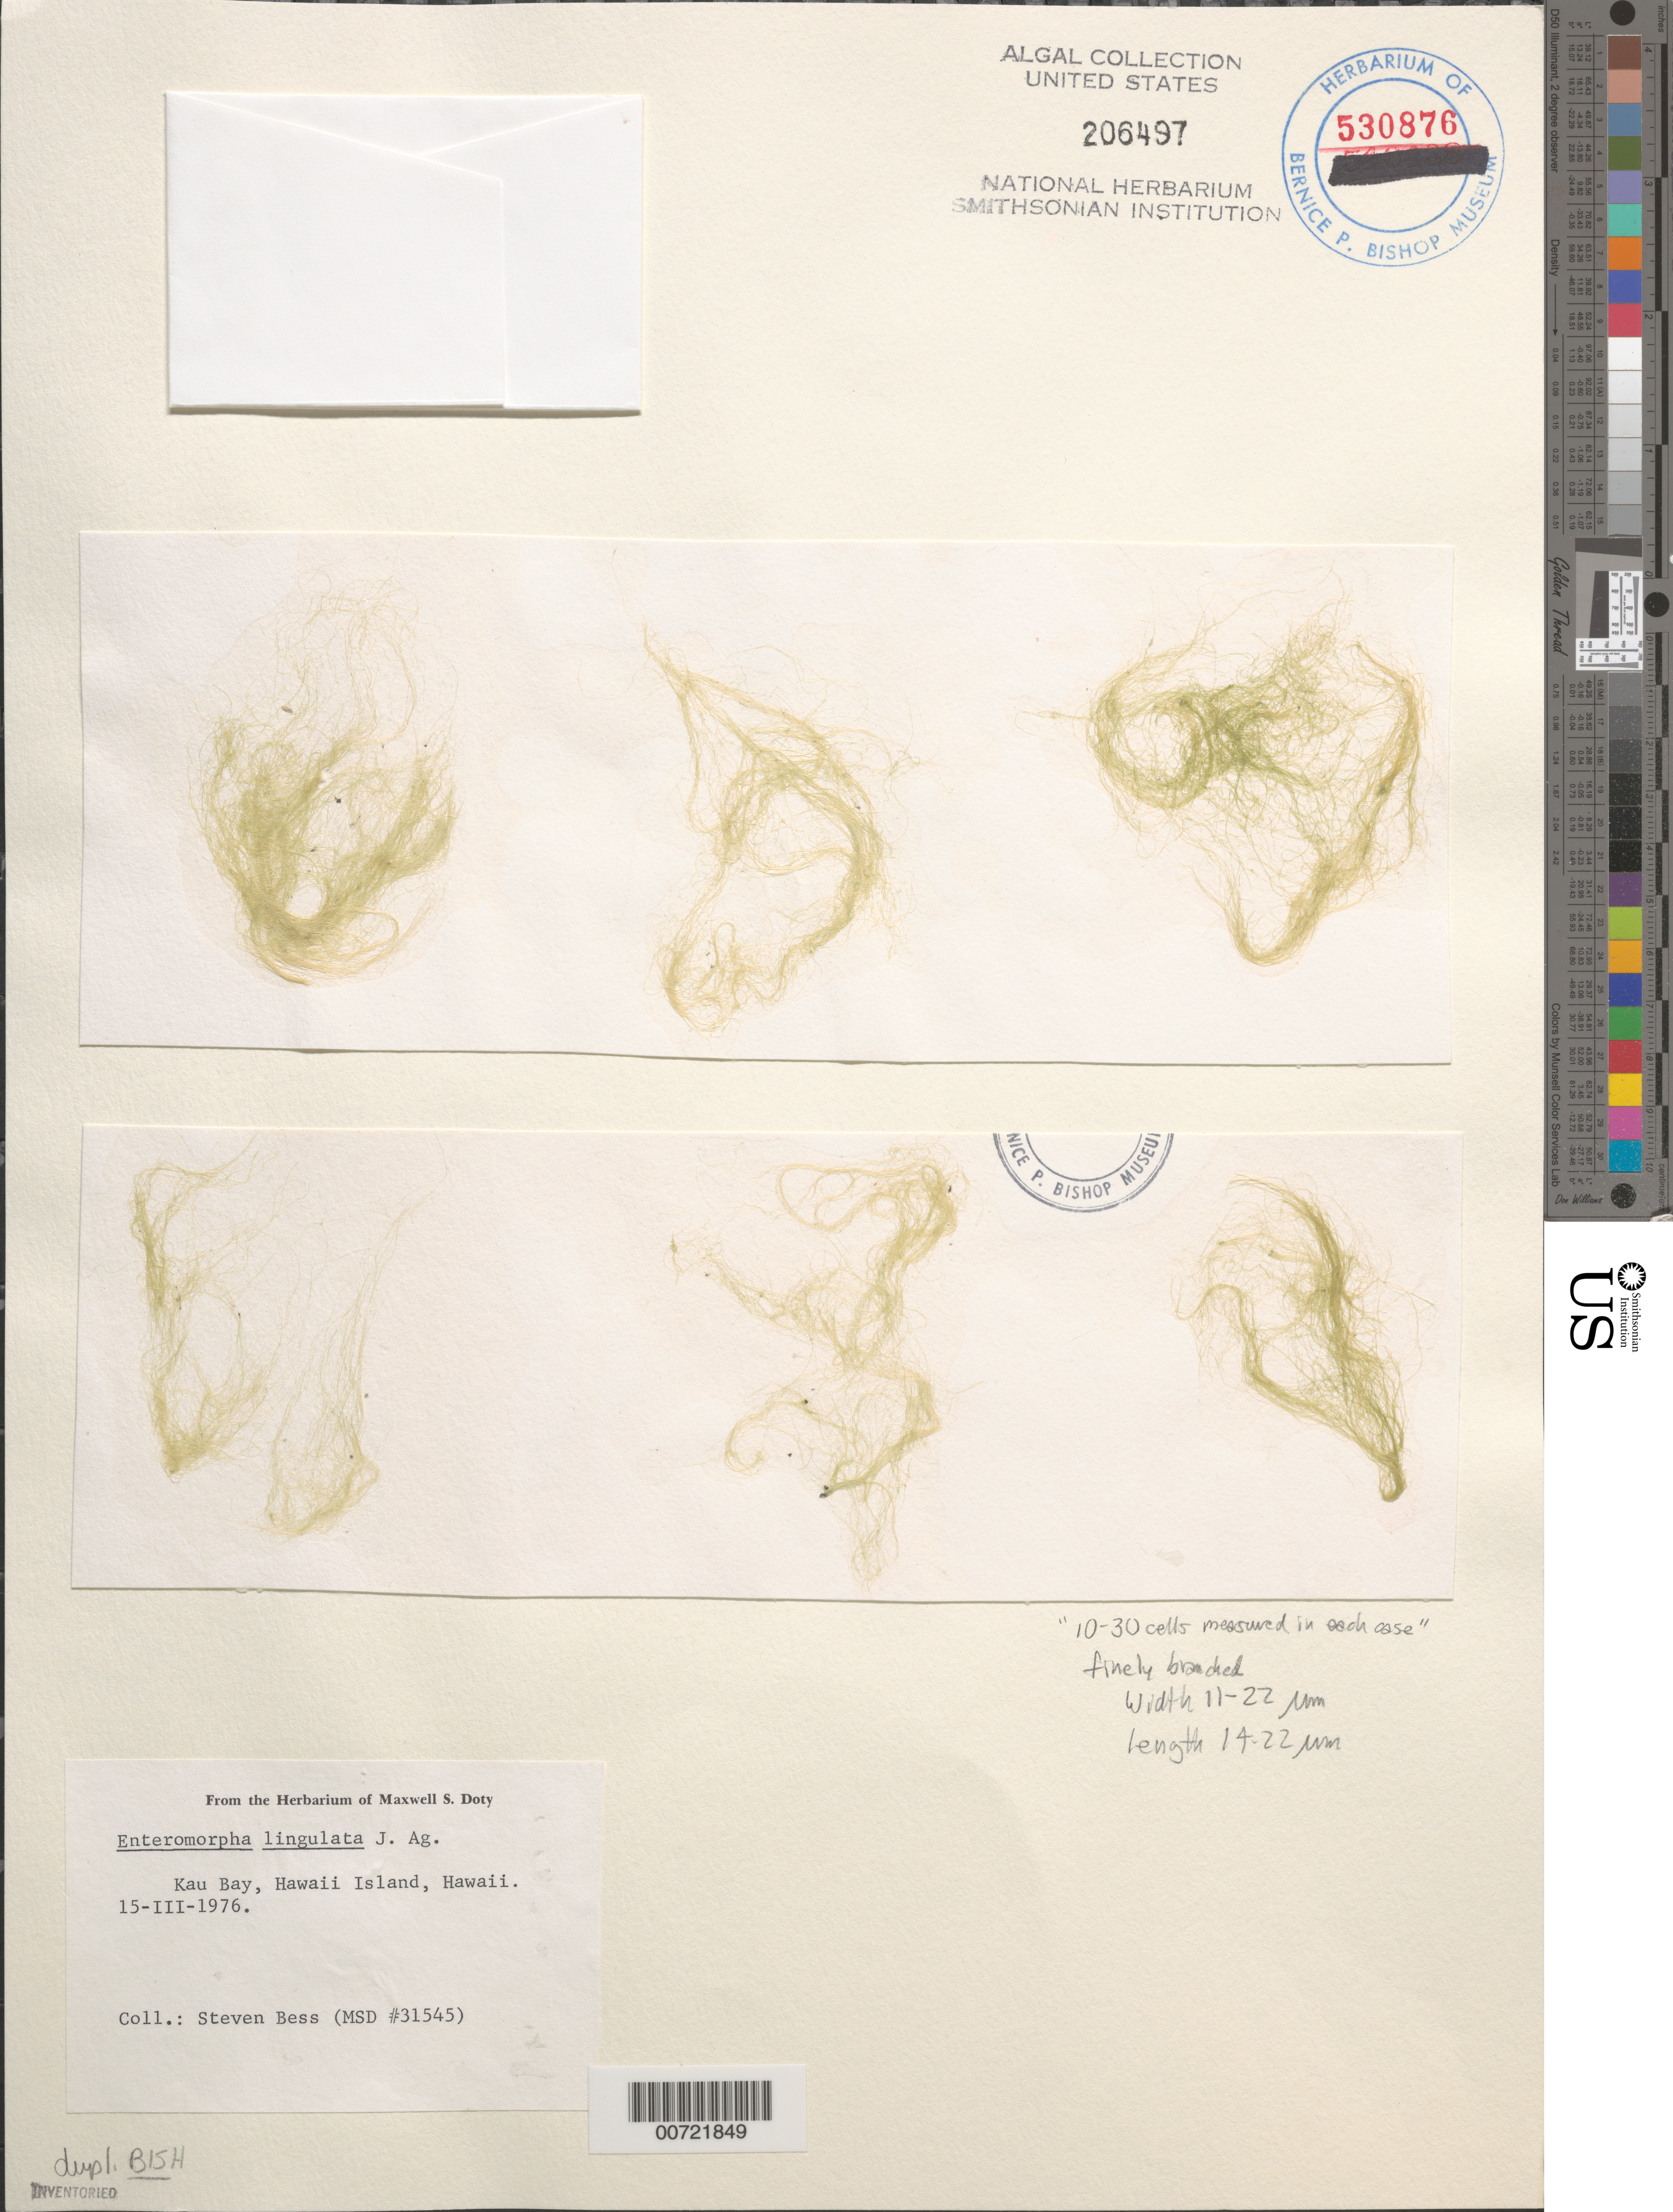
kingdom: Plantae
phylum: Chlorophyta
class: Ulvophyceae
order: Ulvales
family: Ulvaceae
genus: Ulva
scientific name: Ulva flexuosa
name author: Wulfen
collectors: S. Bess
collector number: MSD 31545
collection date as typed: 15 Mar 1976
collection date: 1976-03-15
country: United States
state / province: Hawaii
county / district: Hawaii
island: Hawaii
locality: Kau Bay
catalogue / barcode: US 206497